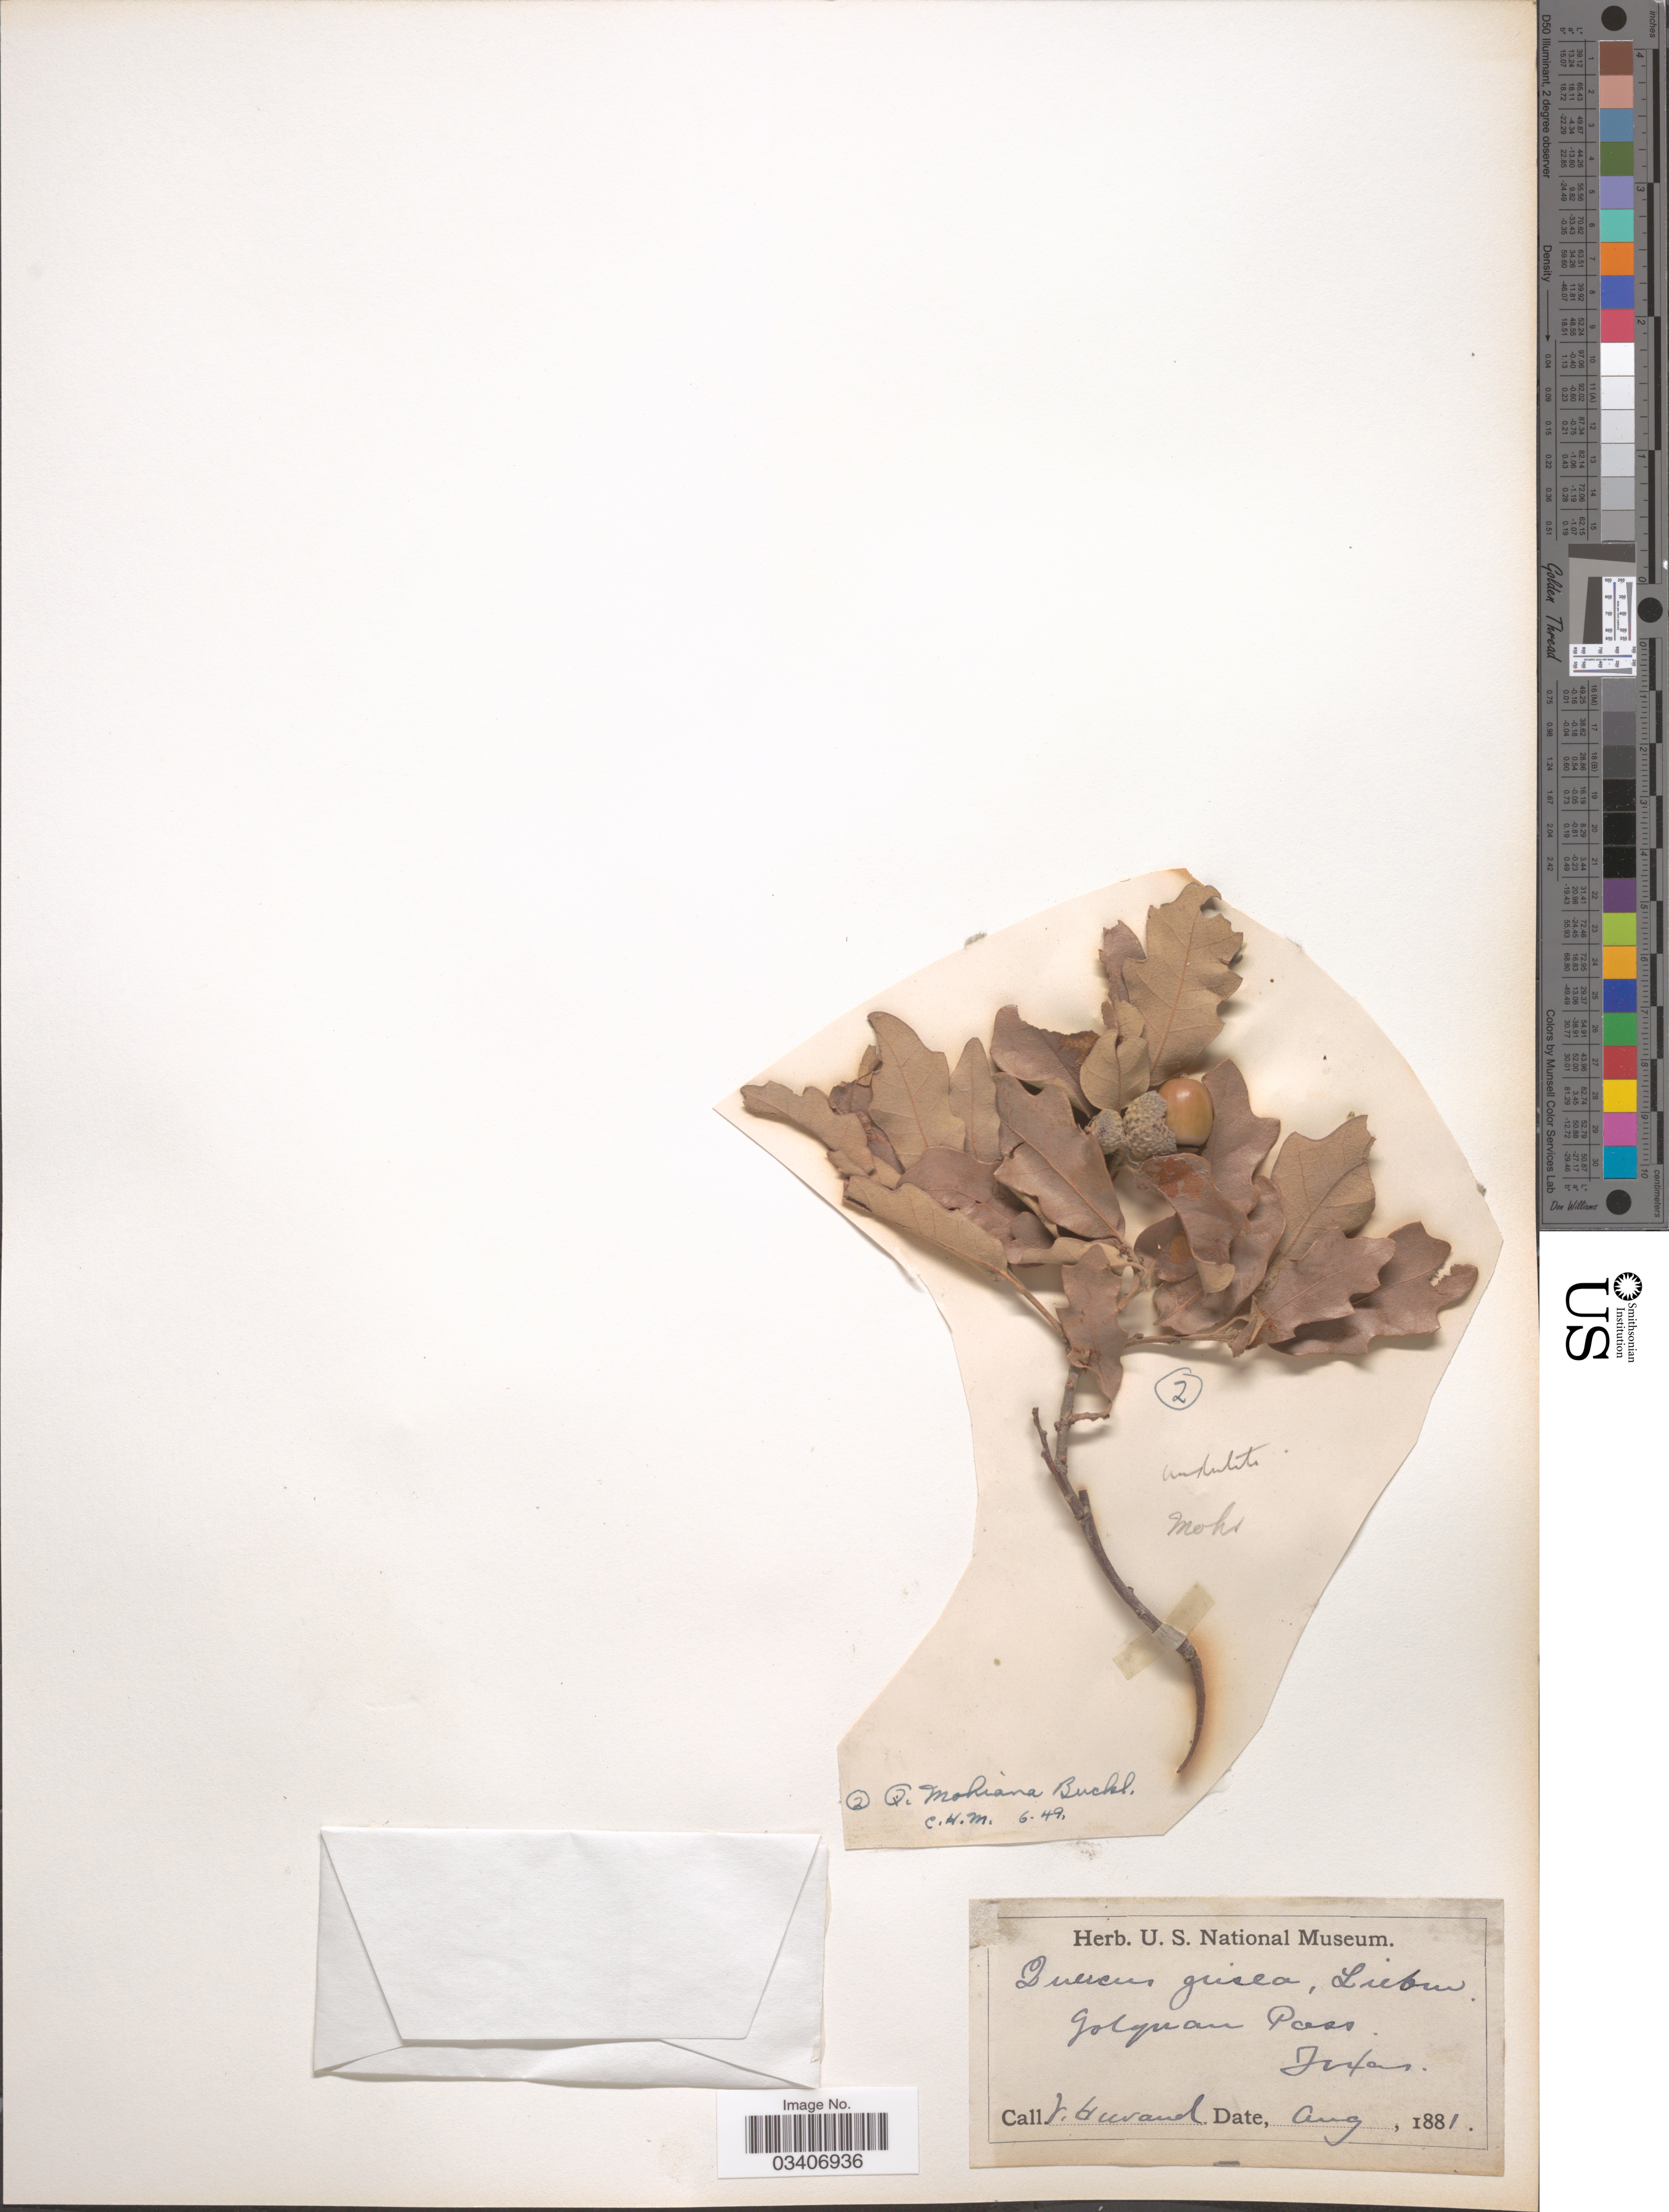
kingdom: Plantae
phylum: Tracheophyta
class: Magnoliopsida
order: Fagales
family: Fagaceae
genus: Quercus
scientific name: Quercus mohriana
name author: Buckley ex Rydb.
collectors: V. Havard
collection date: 1881-08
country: United States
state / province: Texas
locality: Golquan Pass.